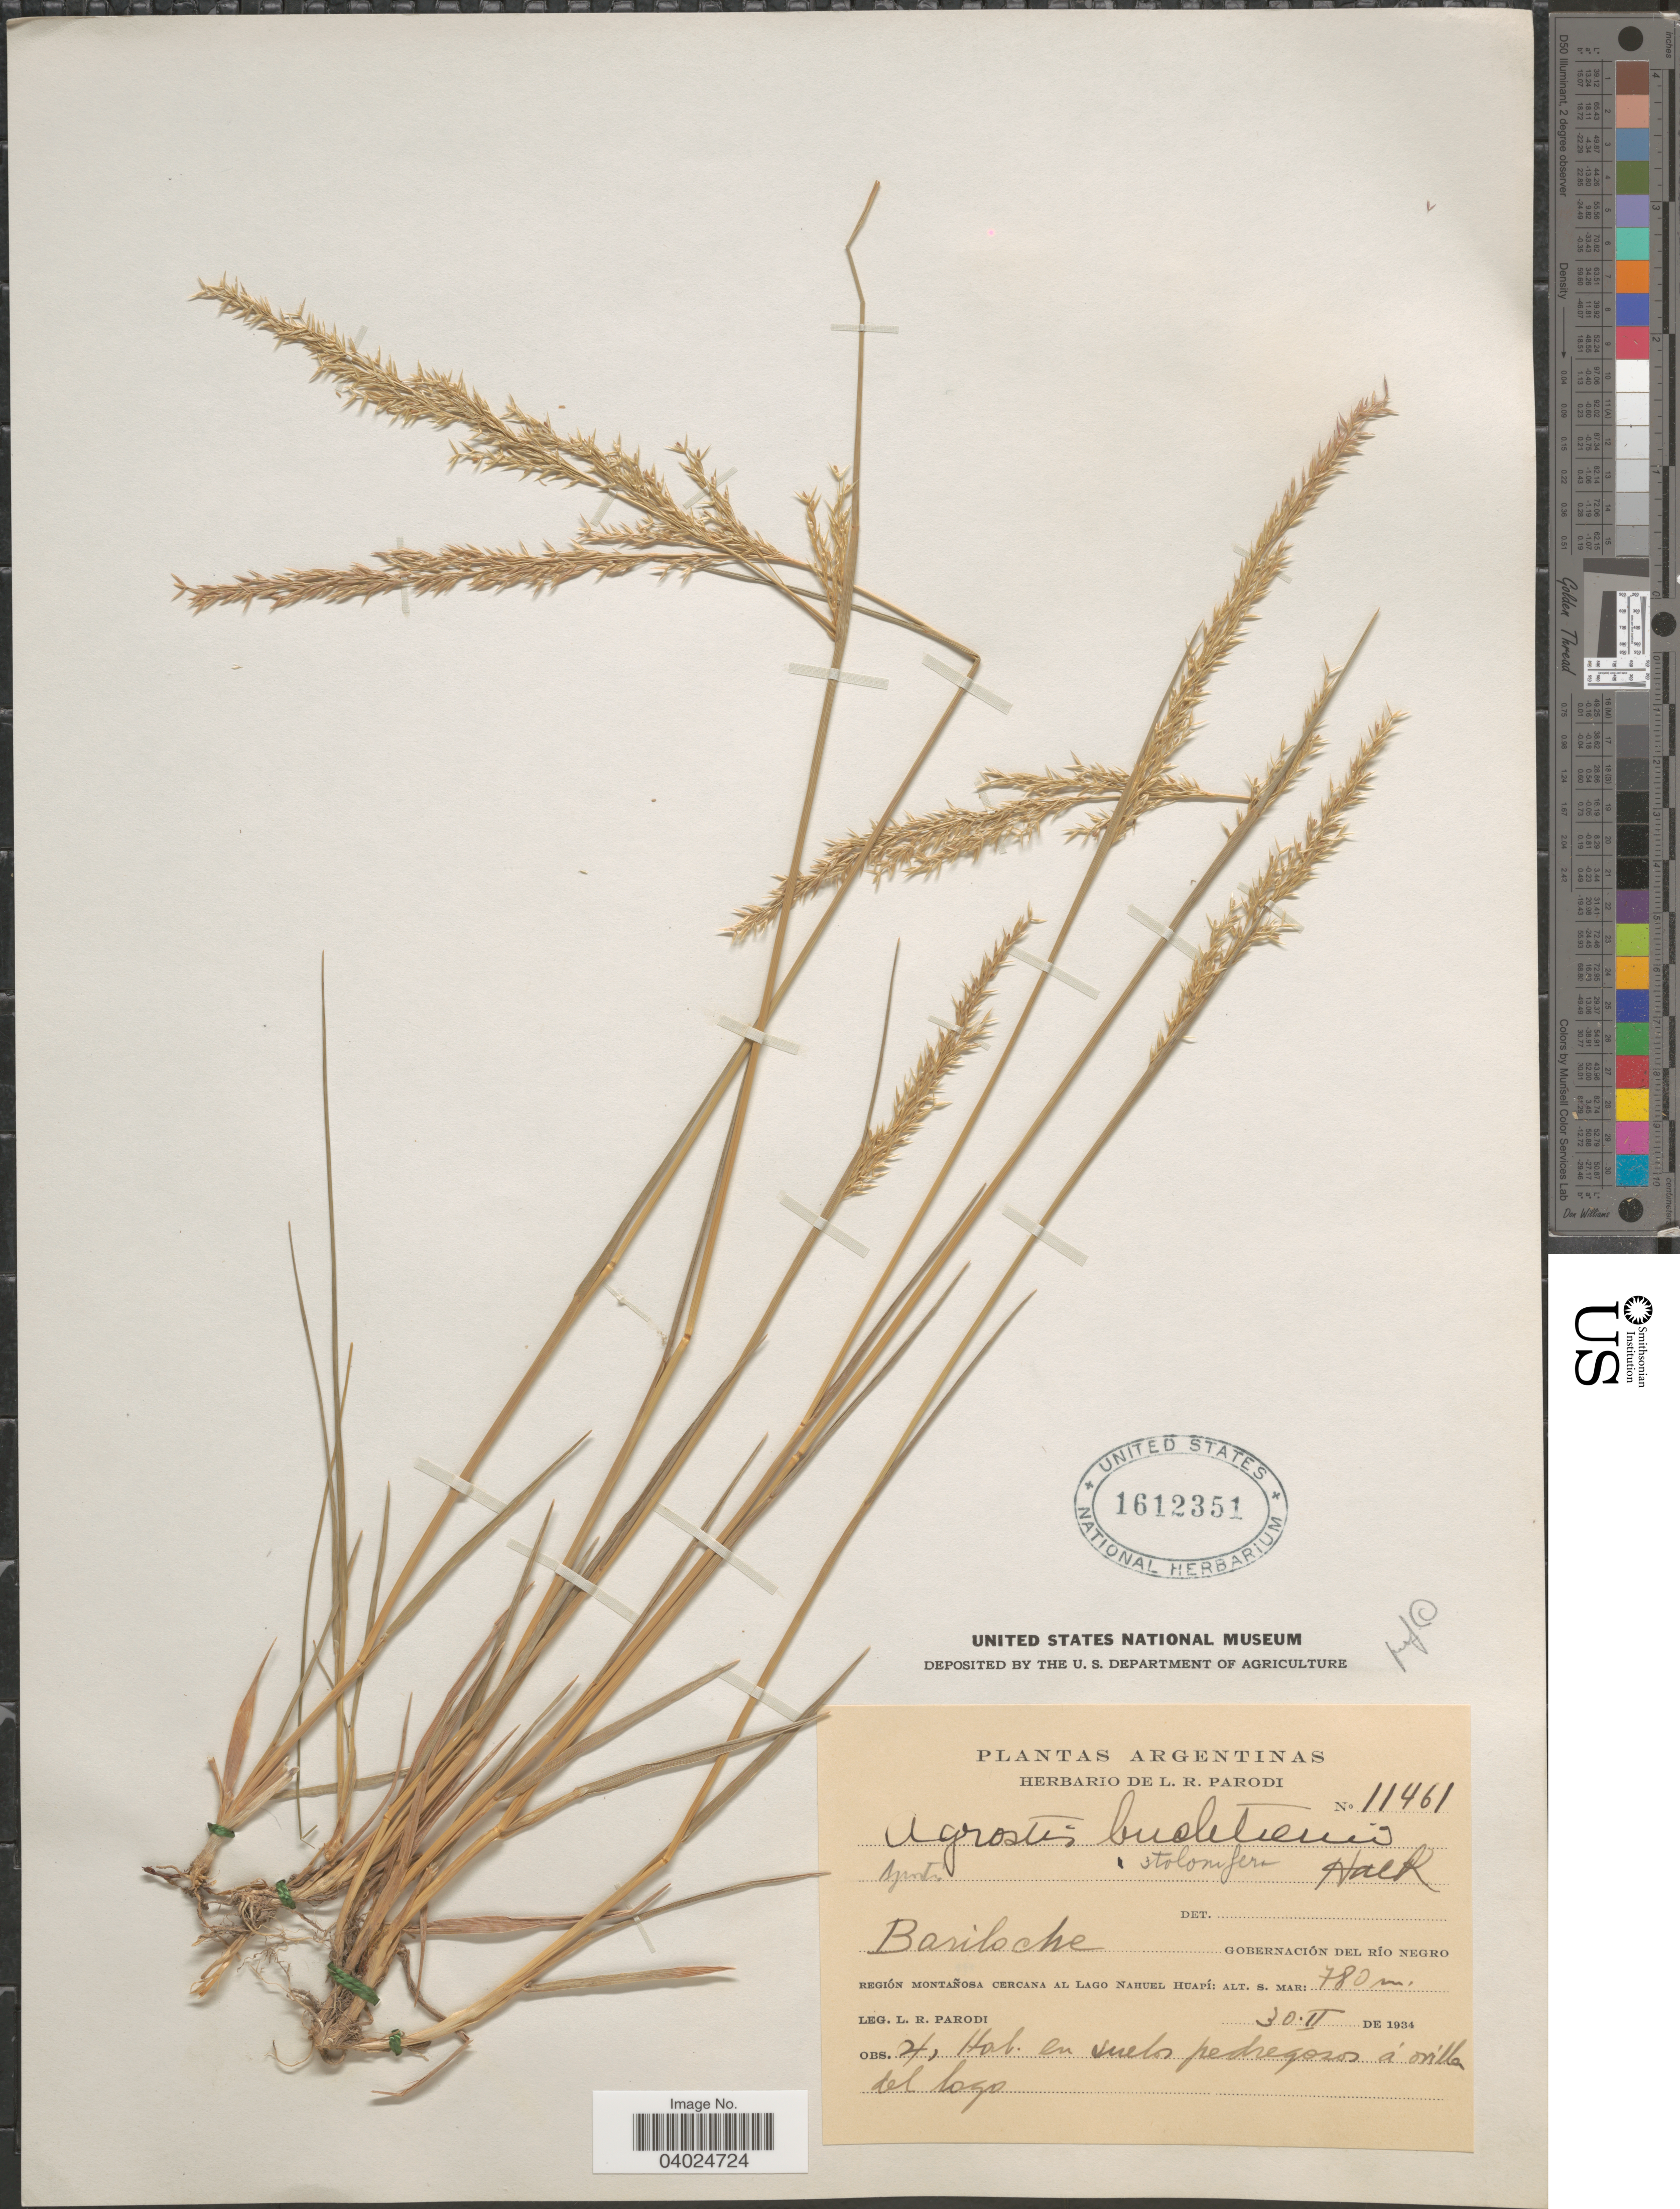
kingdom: Plantae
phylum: Tracheophyta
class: Liliopsida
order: Poales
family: Poaceae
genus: Agrostis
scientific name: Agrostis stolonifera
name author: L.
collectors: L. R. Parodi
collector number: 11461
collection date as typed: Transcribed d/m/y: 30/2/1934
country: Argentina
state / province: Rio Negro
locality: Bariloche. Gobernación del Río Negro. Región Montañosa cercana al Lago Nahuel Huapí.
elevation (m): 780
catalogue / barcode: US 1612351